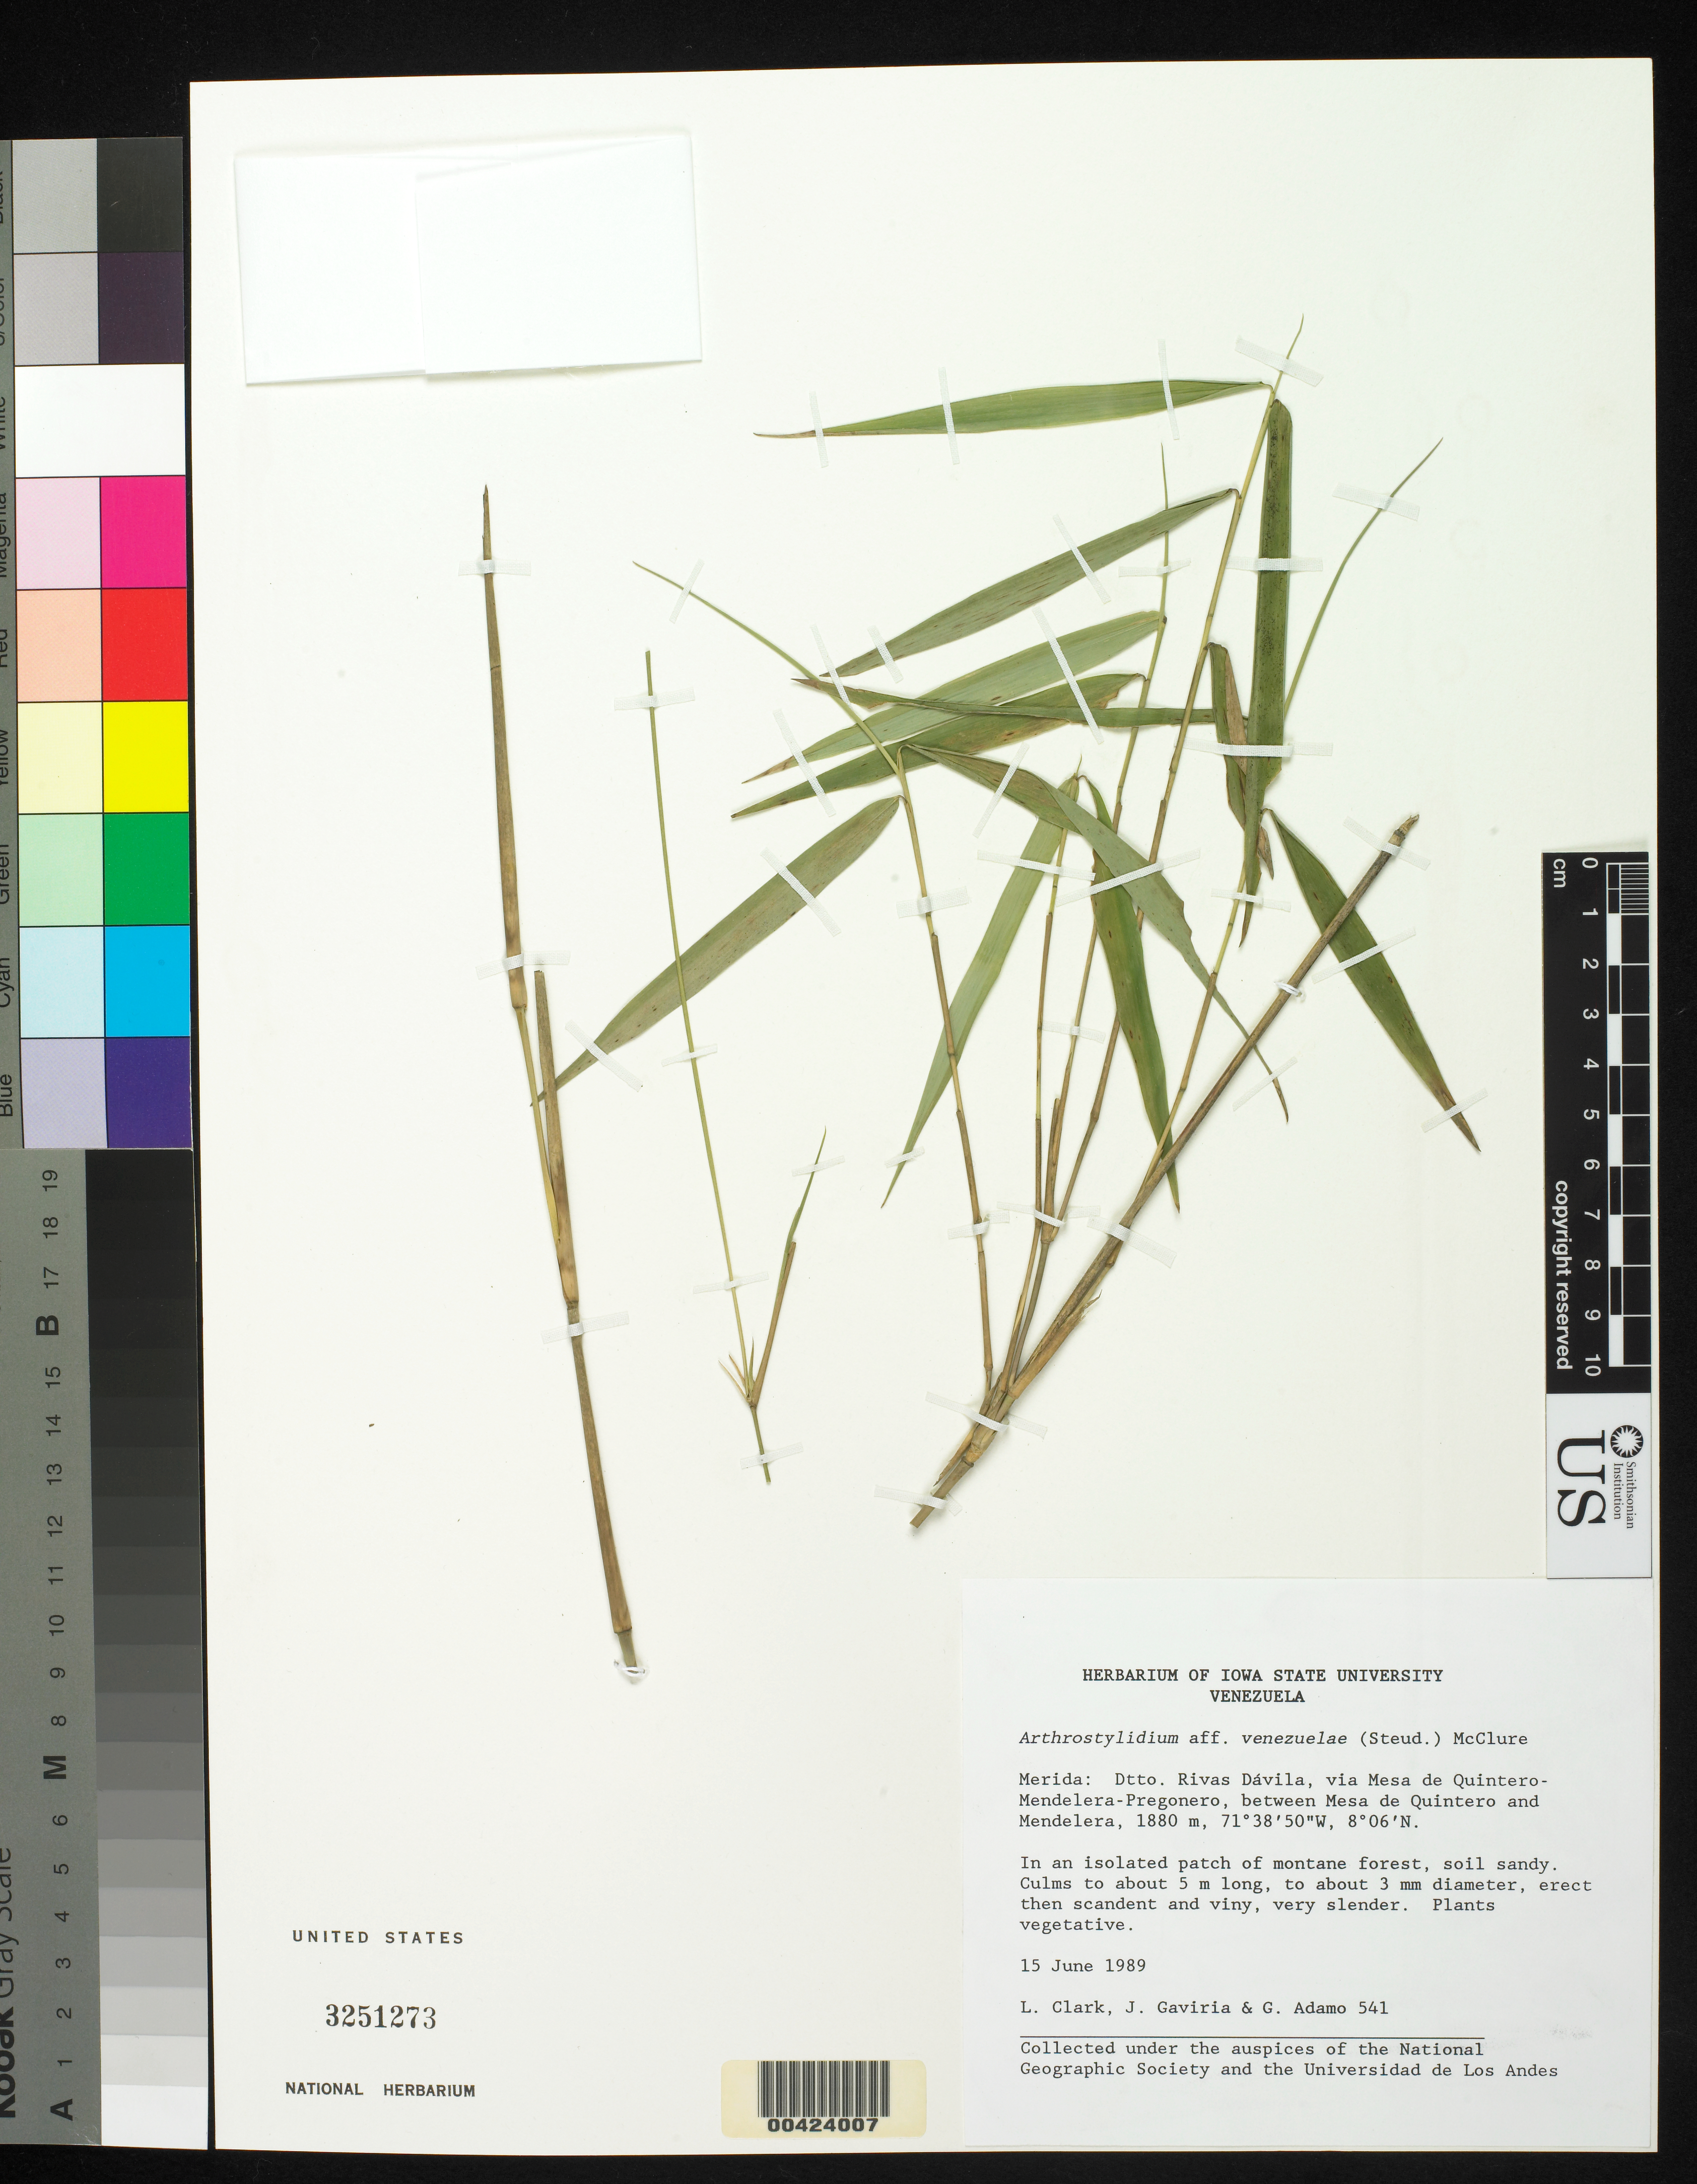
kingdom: Plantae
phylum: Tracheophyta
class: Liliopsida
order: Poales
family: Poaceae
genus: Arthrostylidium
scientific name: Arthrostylidium venezuelae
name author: (Steud.) McClure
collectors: L. G. Clark, J. Gaviria & G. Adamo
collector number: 541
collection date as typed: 15 Jun 1989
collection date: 1989-06-15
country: Venezuela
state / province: Mérida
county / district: Rivas Dávila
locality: Mesa de quintero and mendelera, between; via mesa de quintero - mendelera - pregonero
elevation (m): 1880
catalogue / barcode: US 3251273